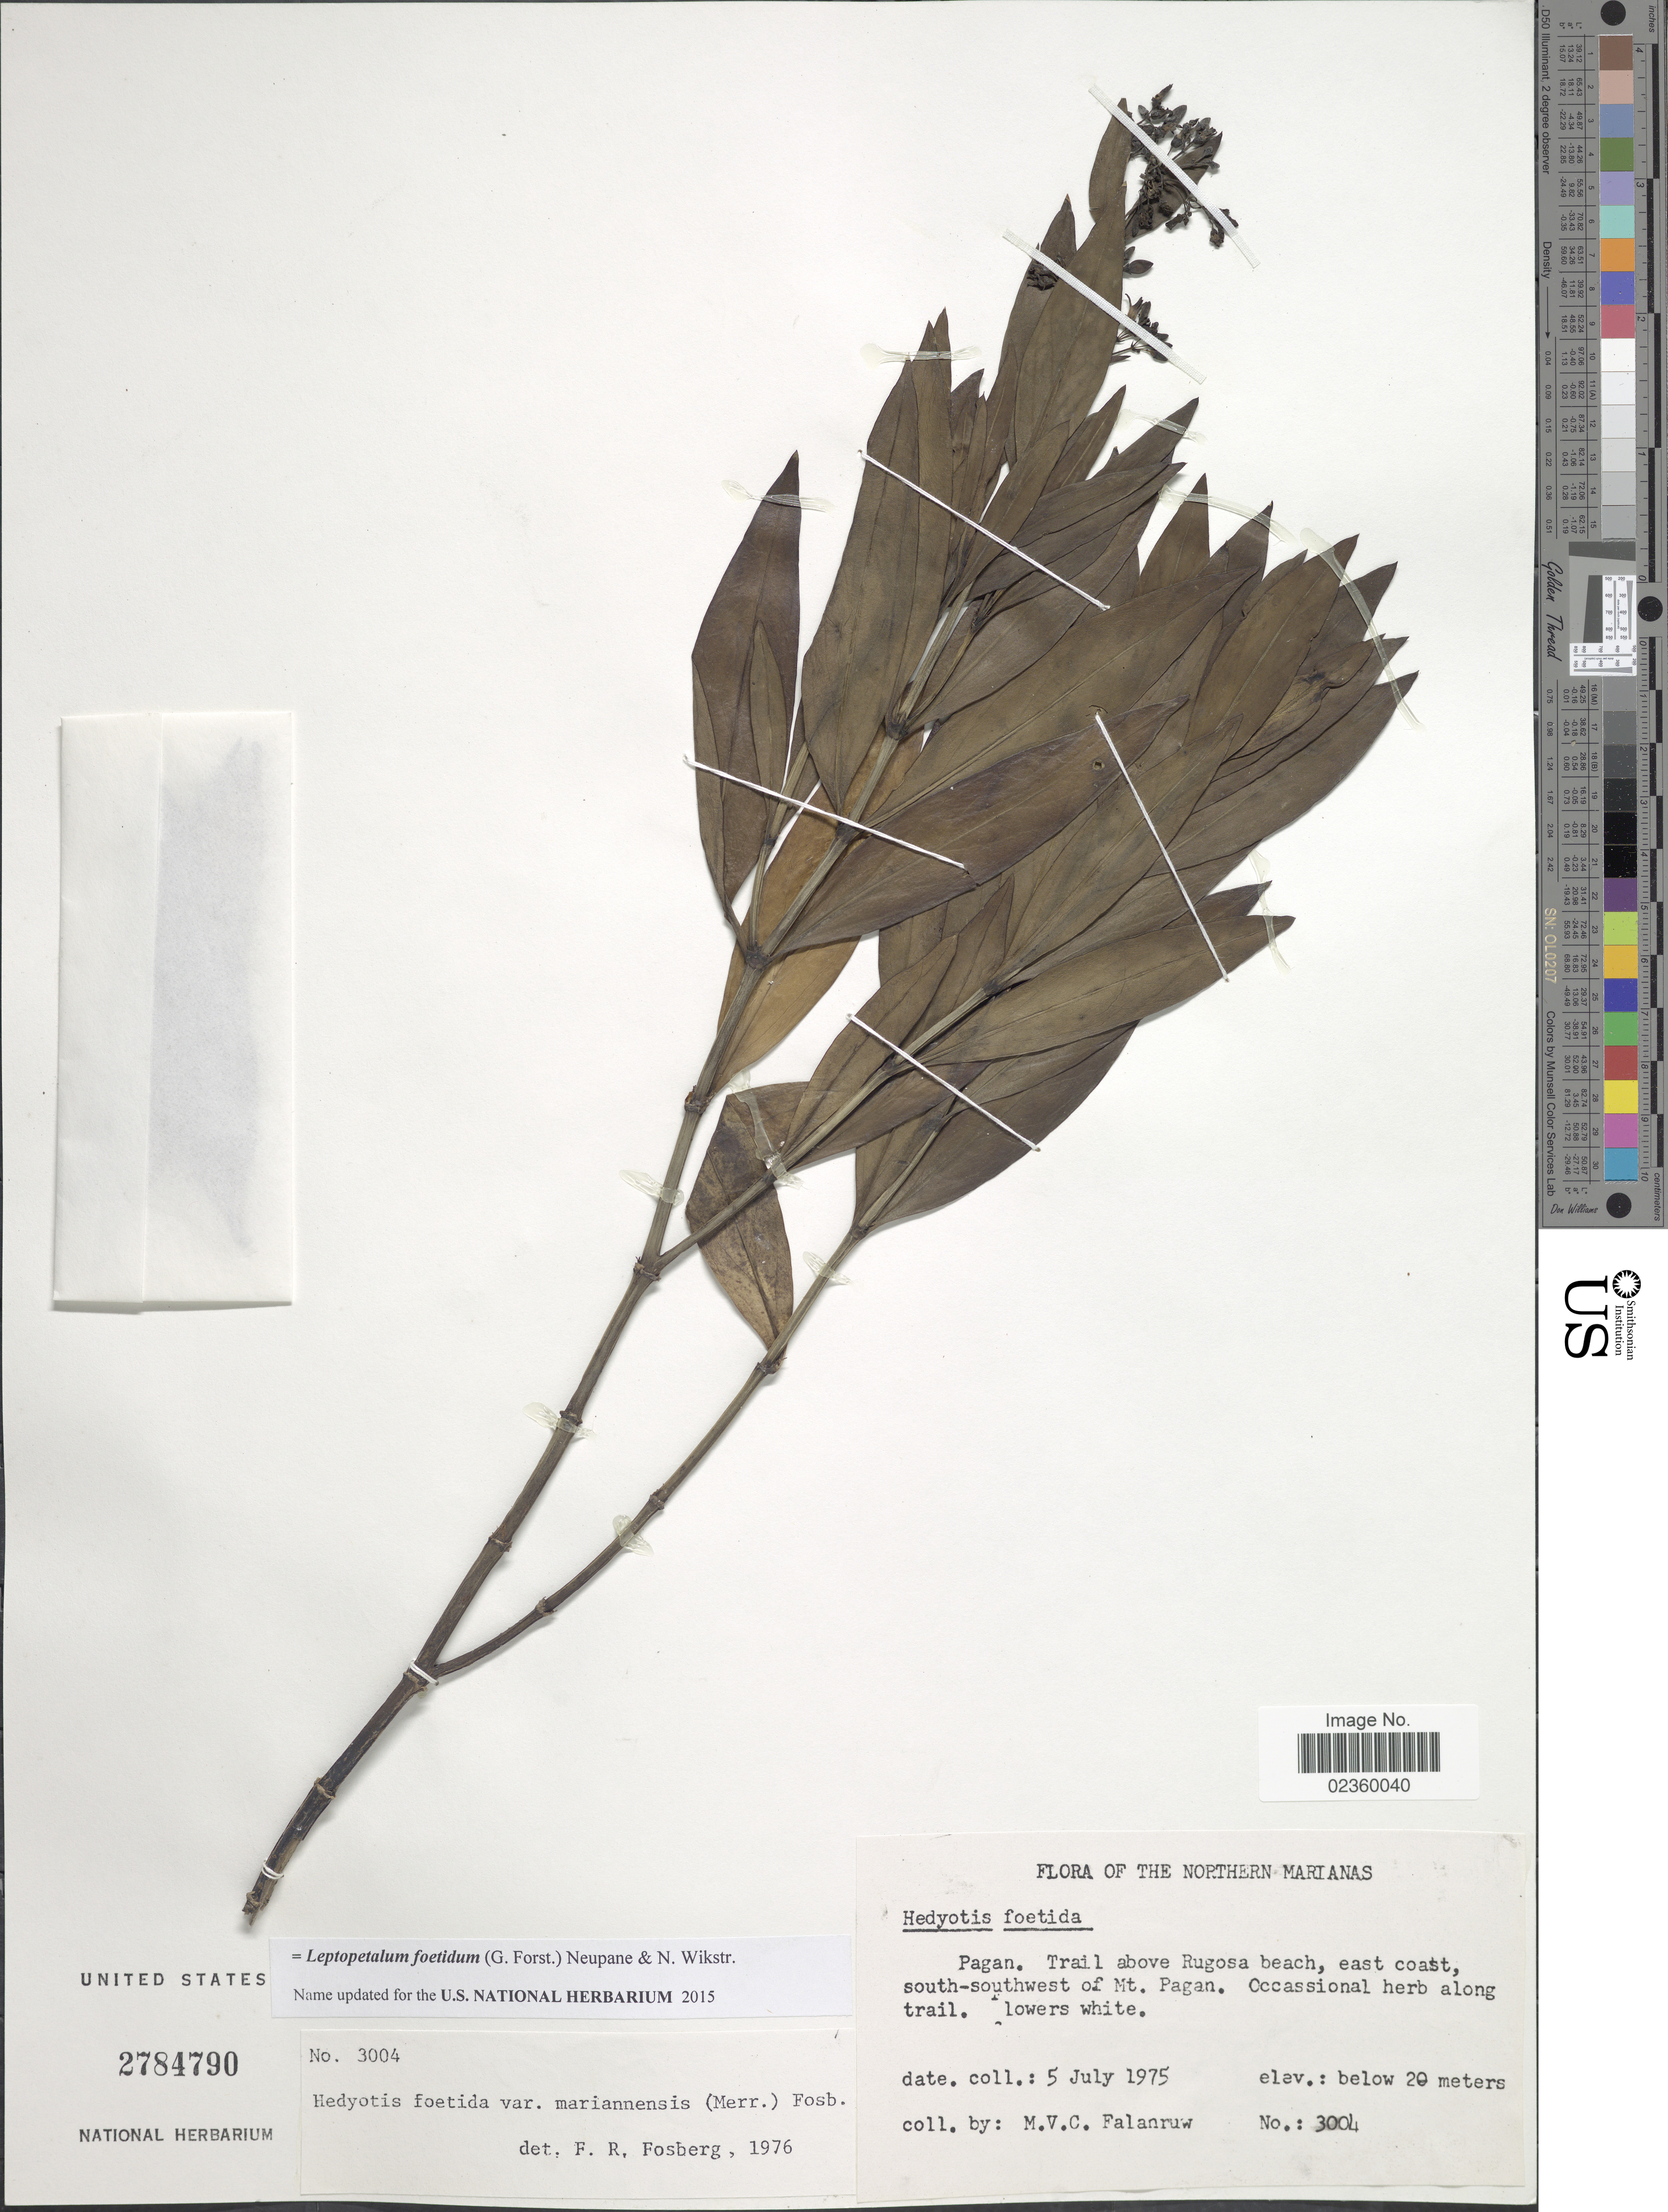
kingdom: Plantae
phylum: Tracheophyta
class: Magnoliopsida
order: Gentianales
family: Rubiaceae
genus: Leptopetalum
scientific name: Leptopetalum foetidum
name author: (G. Forst.) Neupane & N. Wikstr.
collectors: M. V. Falanruw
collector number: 3004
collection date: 1975-07-05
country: Northern Mariana Islands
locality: Pagan. Trail above Rugosa beach, east coast, south-southwest of Mt. Pagan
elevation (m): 20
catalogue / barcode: US 2784790